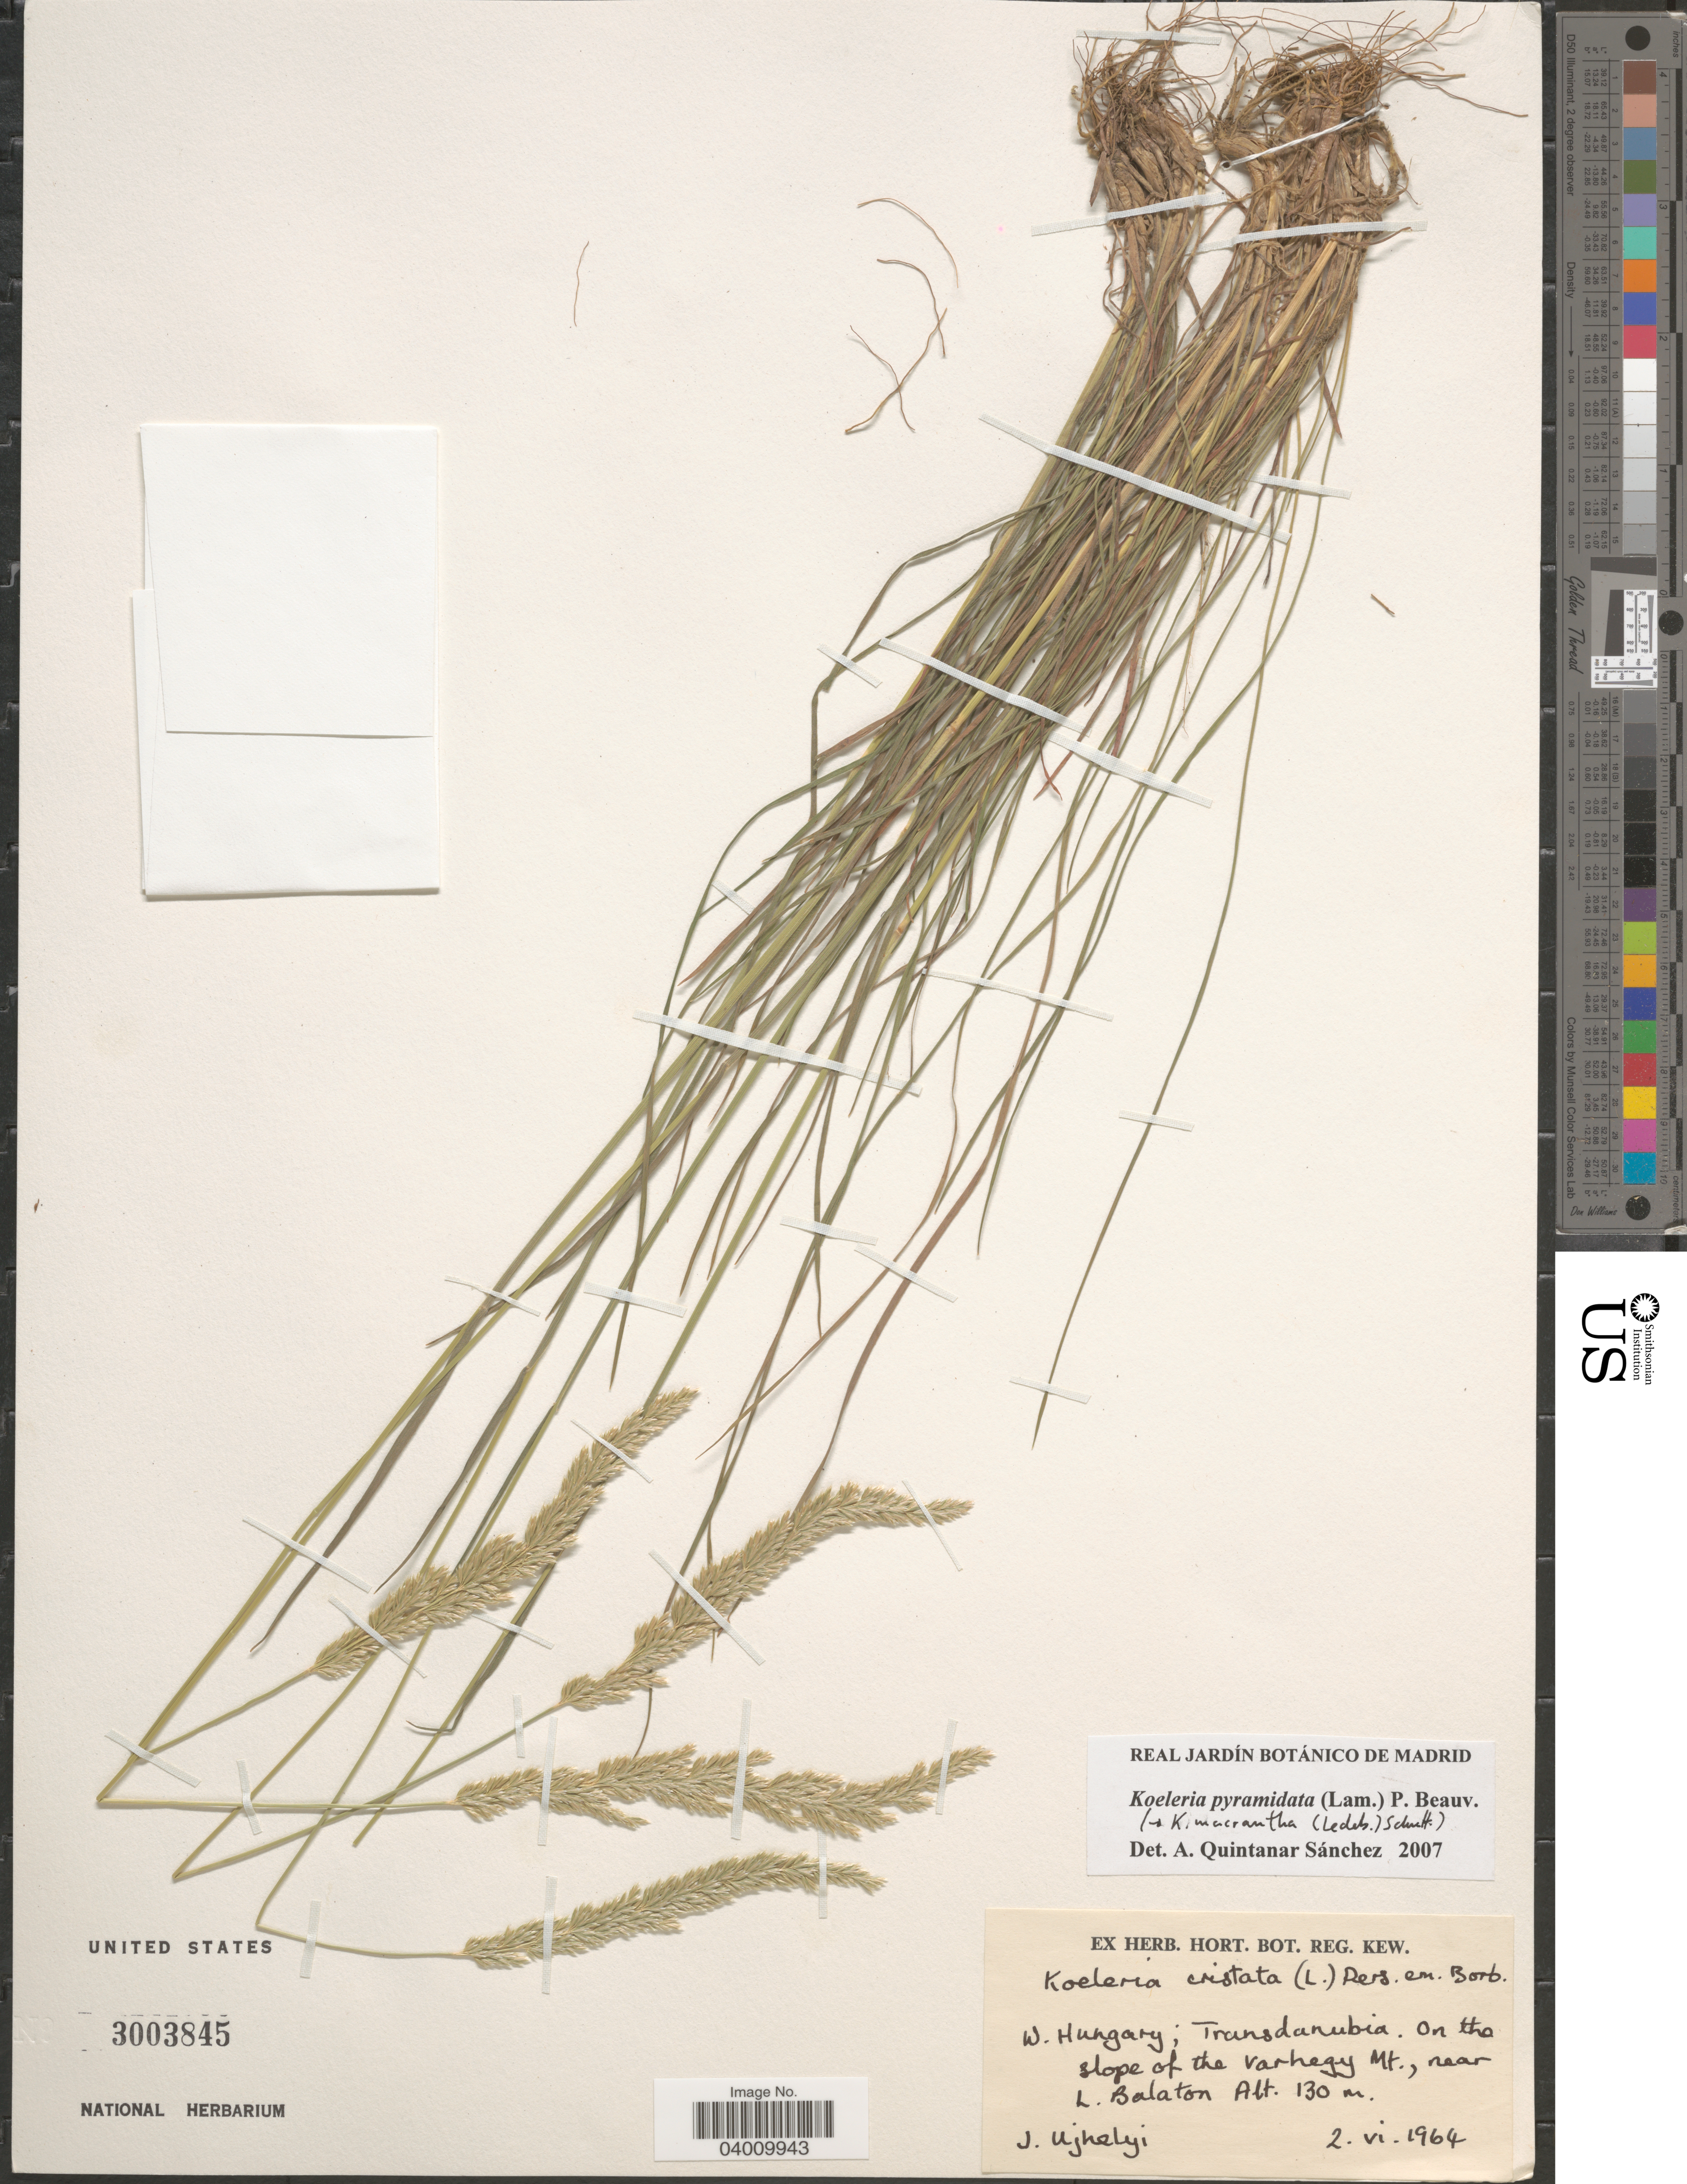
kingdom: Plantae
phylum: Tracheophyta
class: Liliopsida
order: Poales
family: Poaceae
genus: Koeleria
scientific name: Koeleria pyramidata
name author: (Lam.) P. Beauv.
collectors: J. Ujhelyi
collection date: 1964-06-02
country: Hungary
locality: W. Hungary; Transdanubia. On the slope of the Varhegy Mt., near L. Balaton.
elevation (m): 130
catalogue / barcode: US 3003845